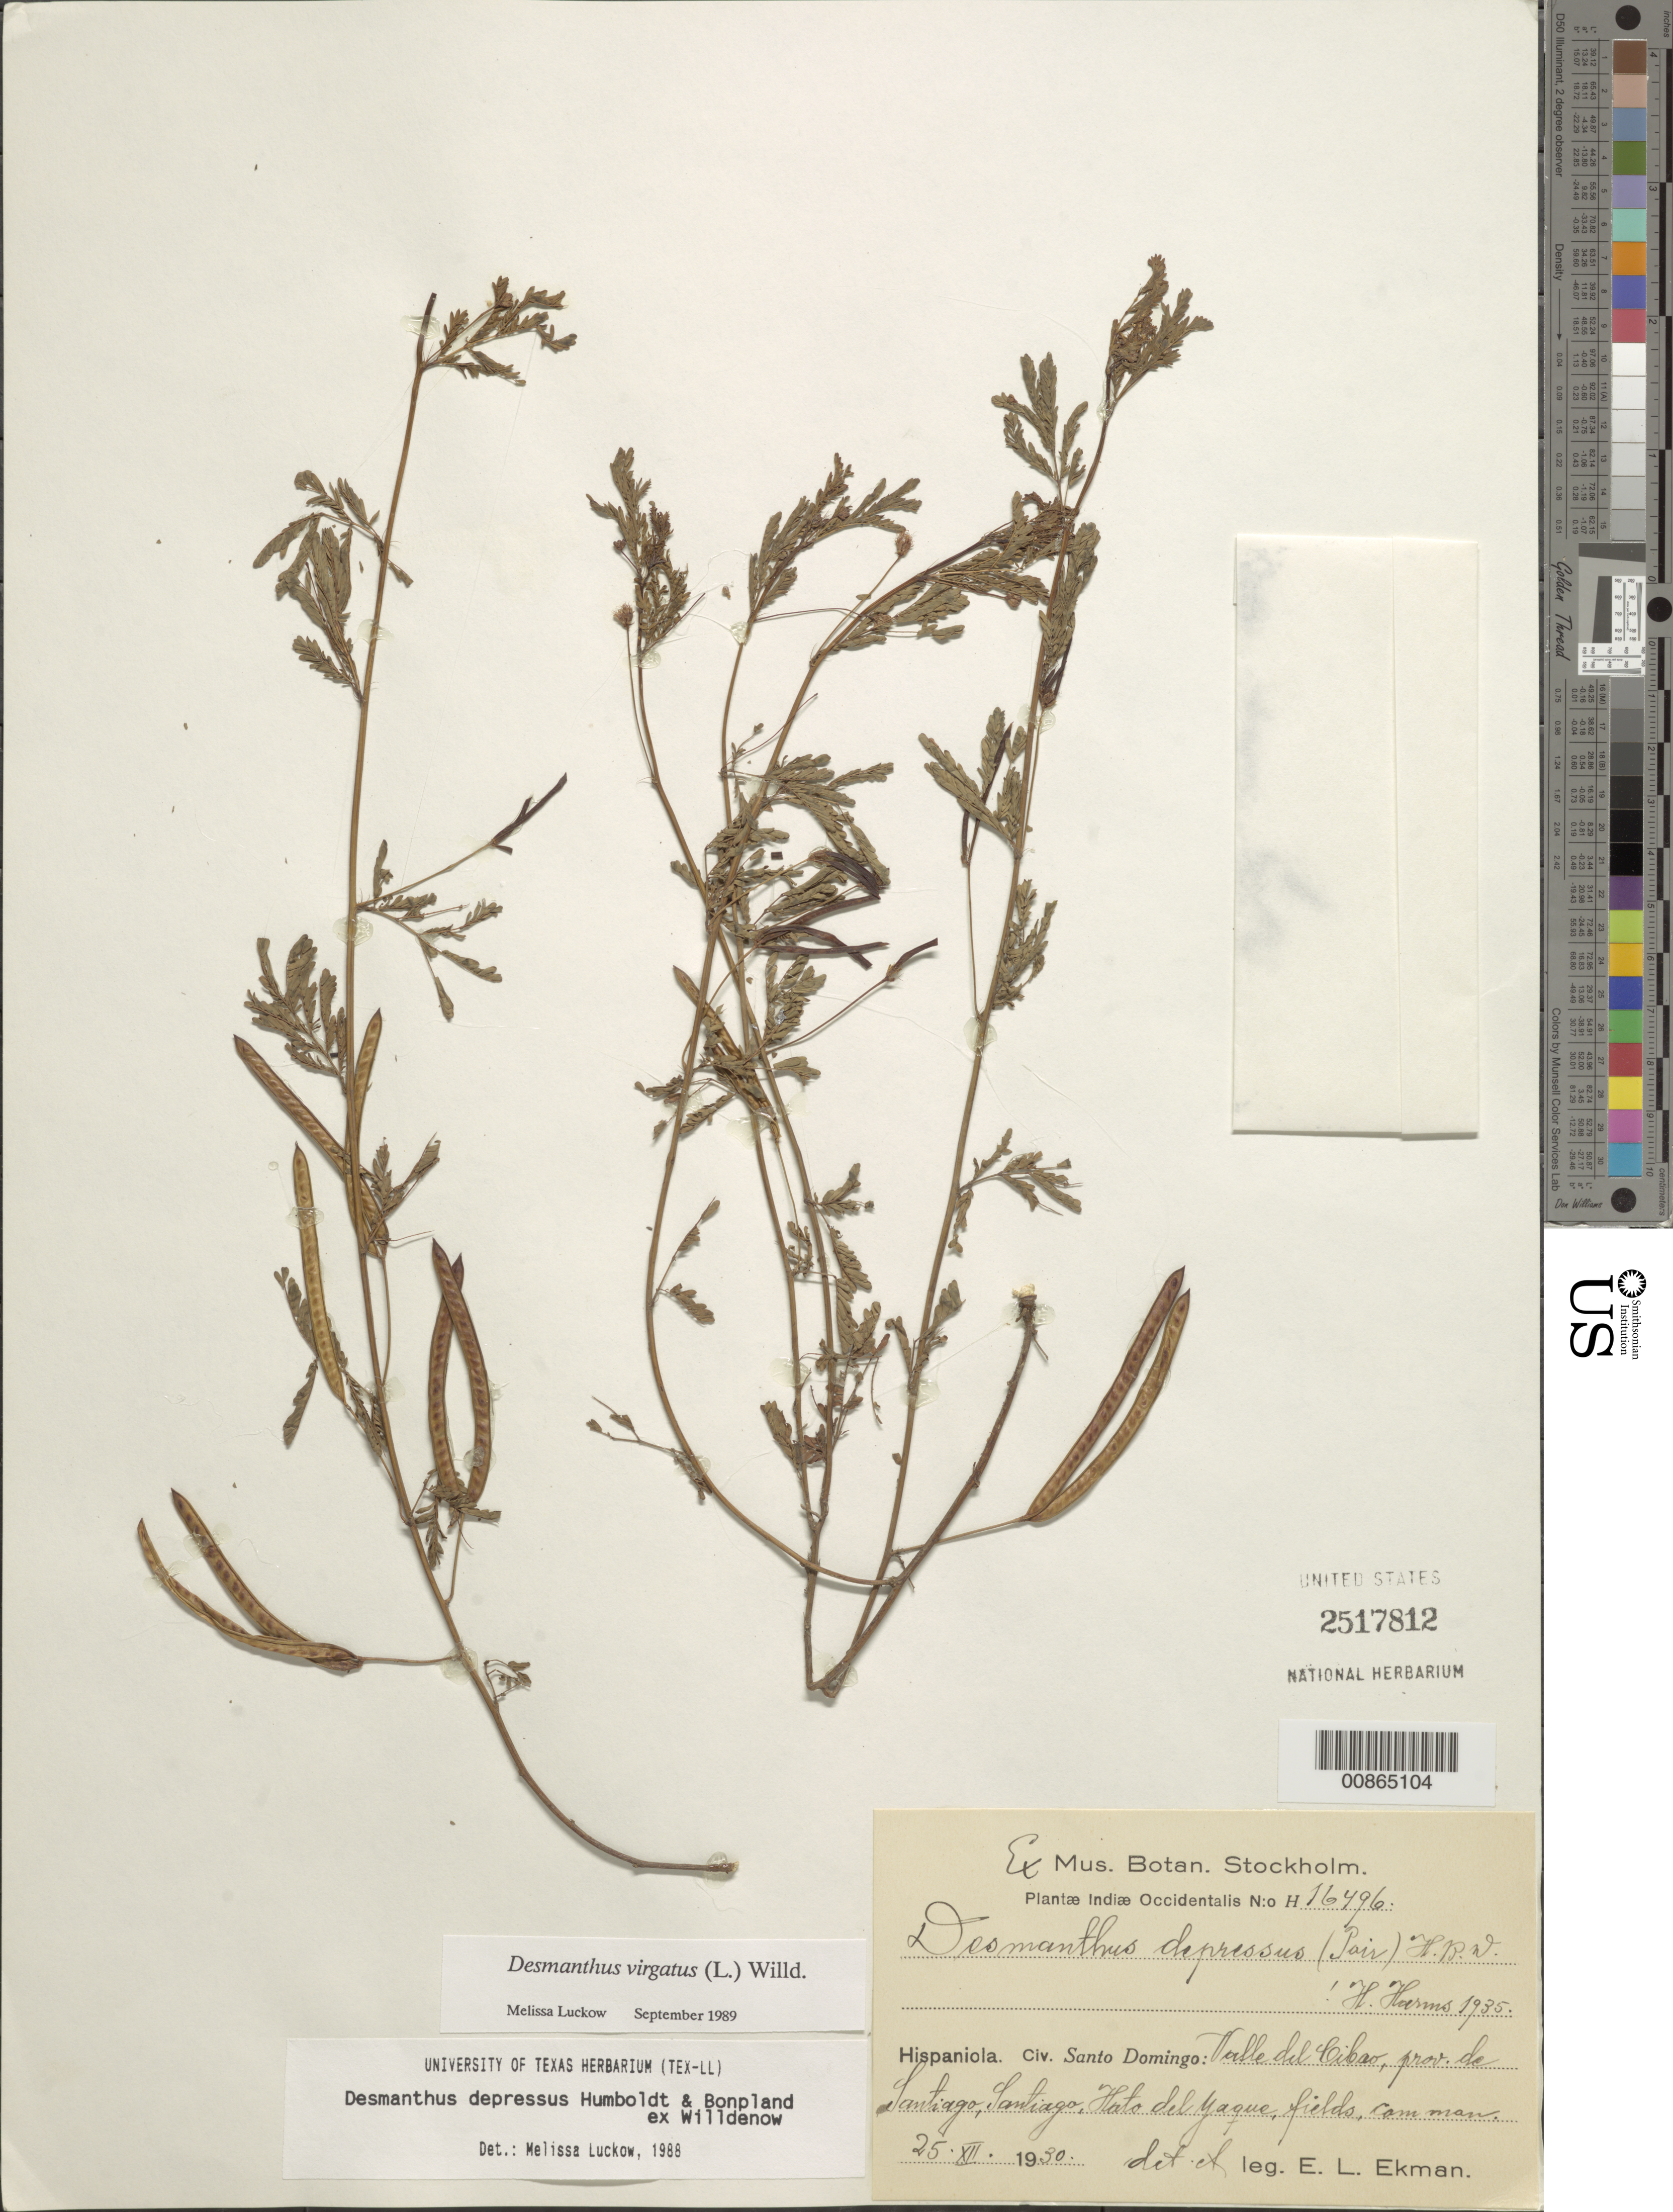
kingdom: Plantae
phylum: Tracheophyta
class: Magnoliopsida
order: Fabales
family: Fabaceae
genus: Desmanthus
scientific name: Desmanthus virgatus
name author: (L.) Willd.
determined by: Luckow, M. A.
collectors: E. L. Ekman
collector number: H 16496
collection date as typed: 25 Dec 1930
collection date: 1930-12-25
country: Dominican Republic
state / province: Santiago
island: Hispaniola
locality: Valle del Cibao, Santiago, Hato del Yaque.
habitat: Fields.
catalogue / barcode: US 2517812